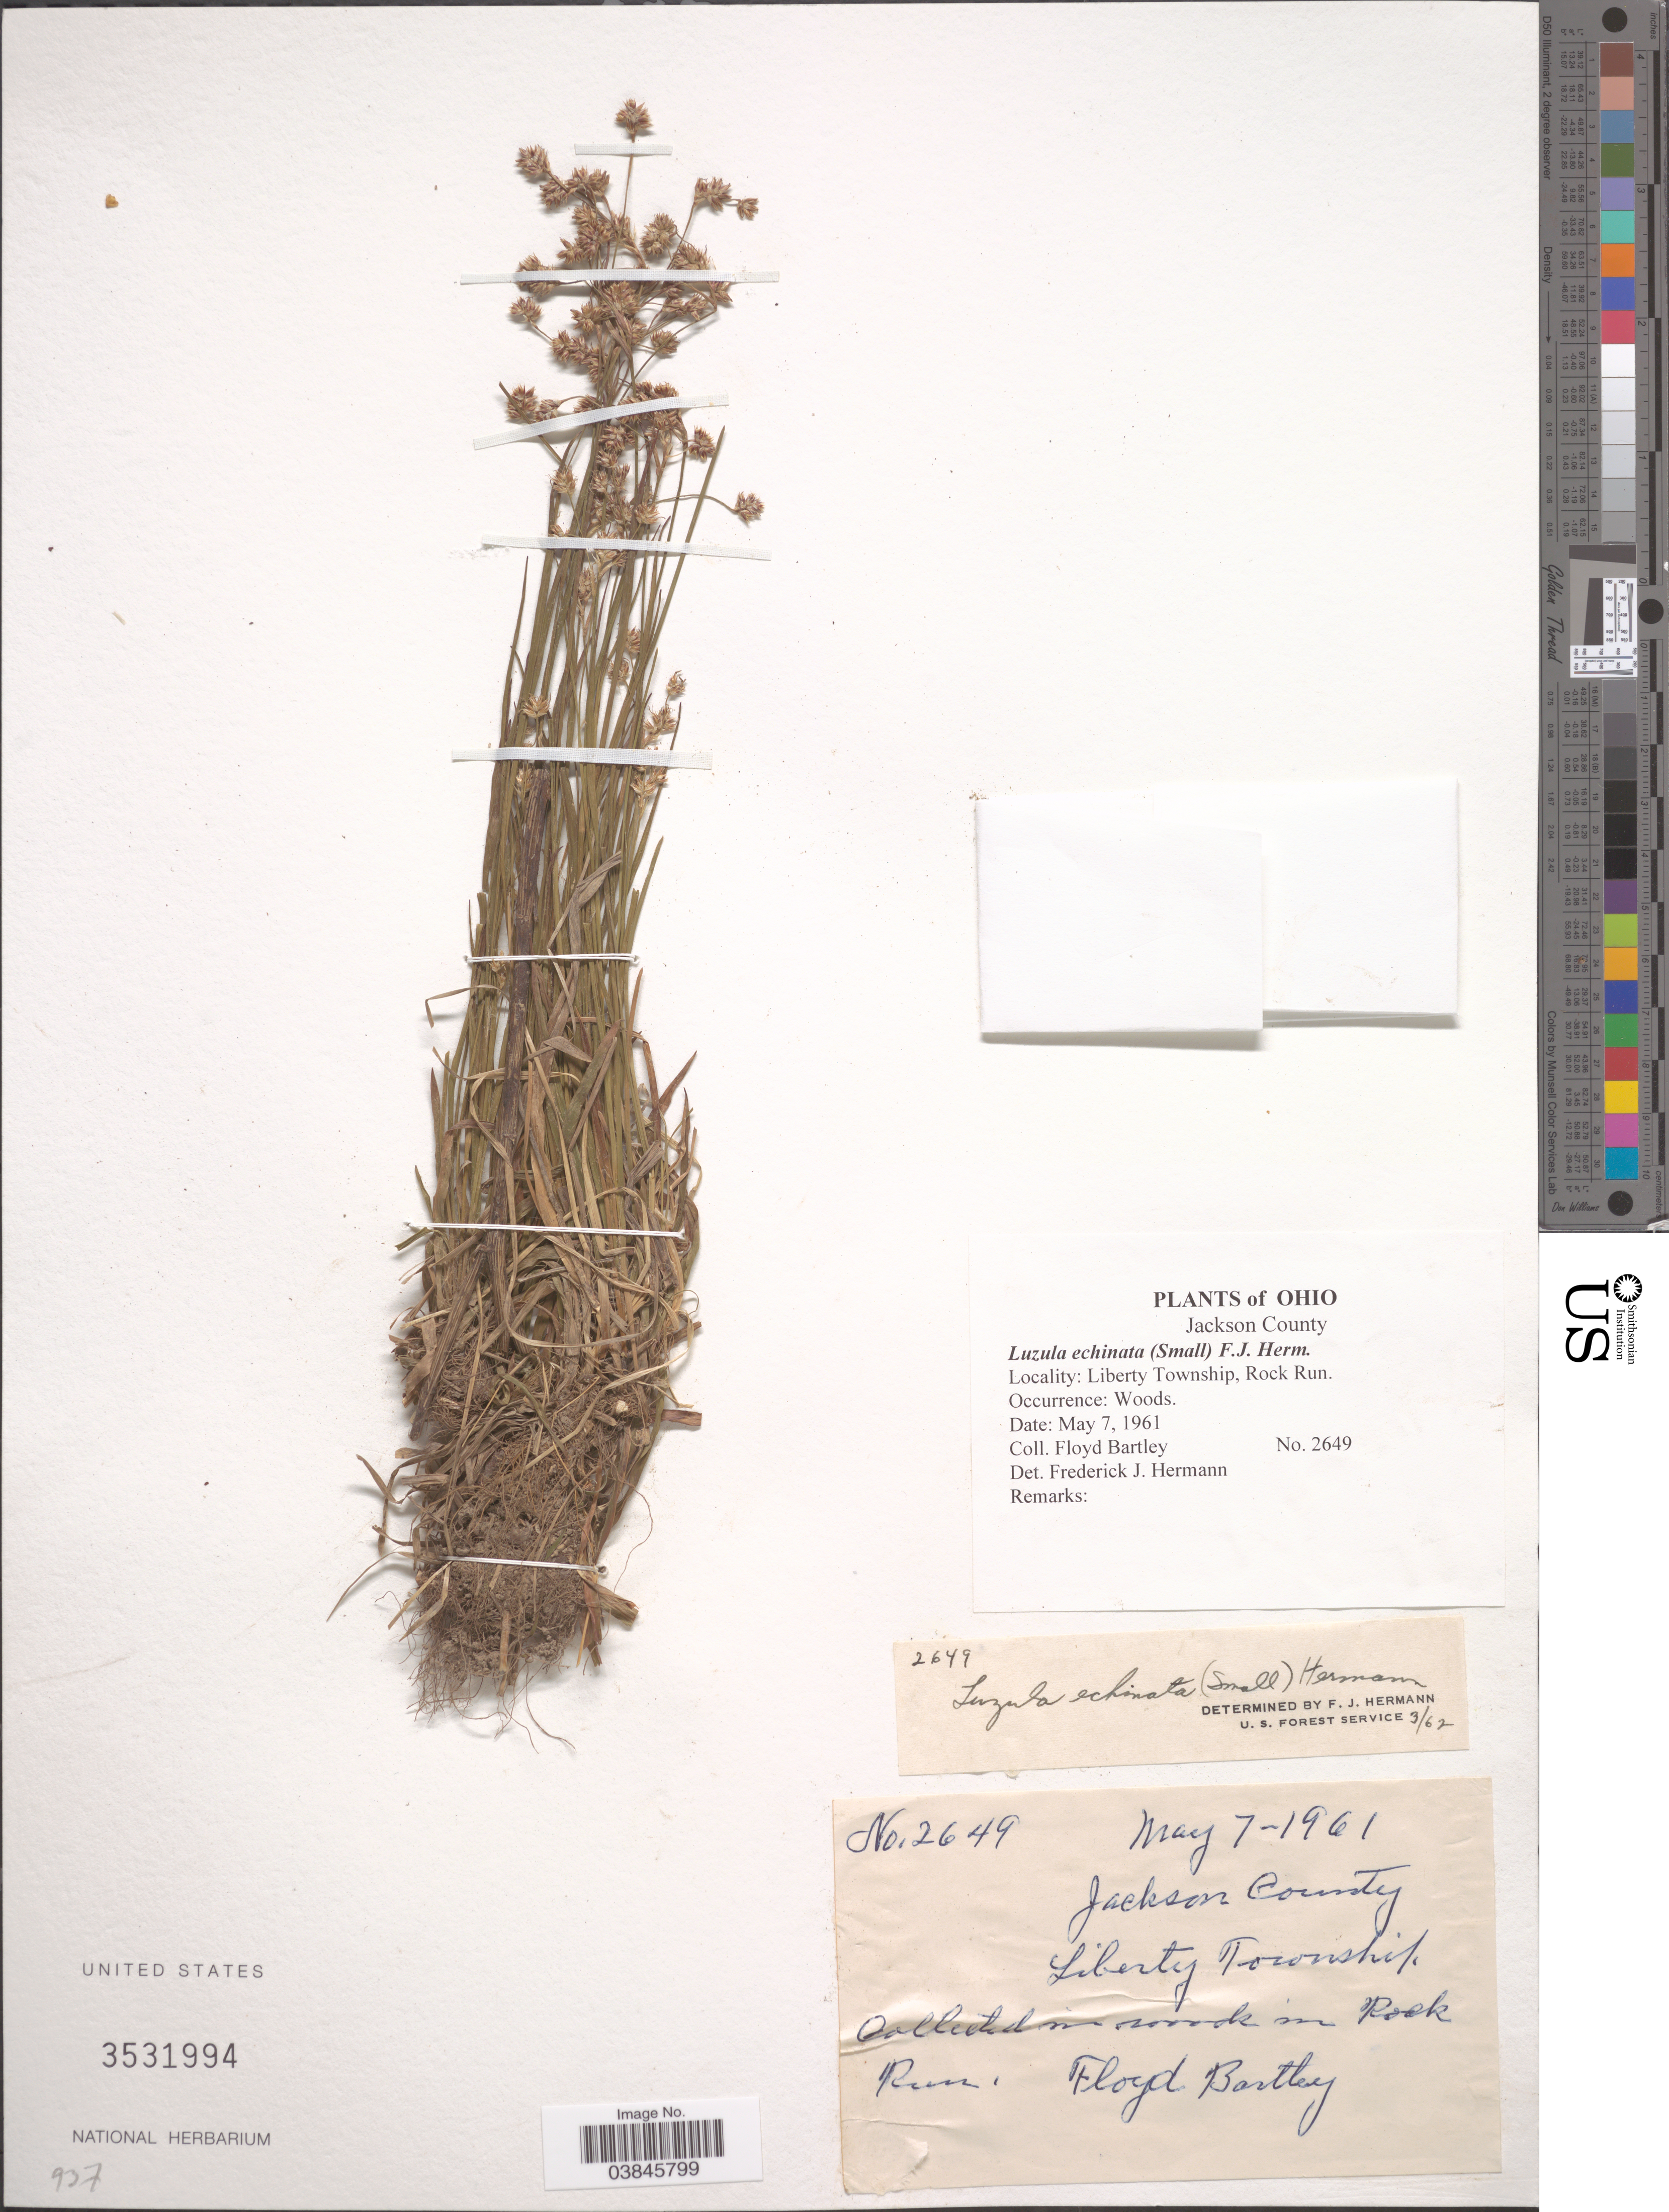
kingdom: Plantae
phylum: Tracheophyta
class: Liliopsida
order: Poales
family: Juncaceae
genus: Luzula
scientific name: Luzula echinata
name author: (Small) F.J. Herm.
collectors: F. Bartley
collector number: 2649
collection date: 1961-05-07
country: United States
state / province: Ohio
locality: Jackson County. Liberty Township, Rock Run.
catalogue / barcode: US 3531994